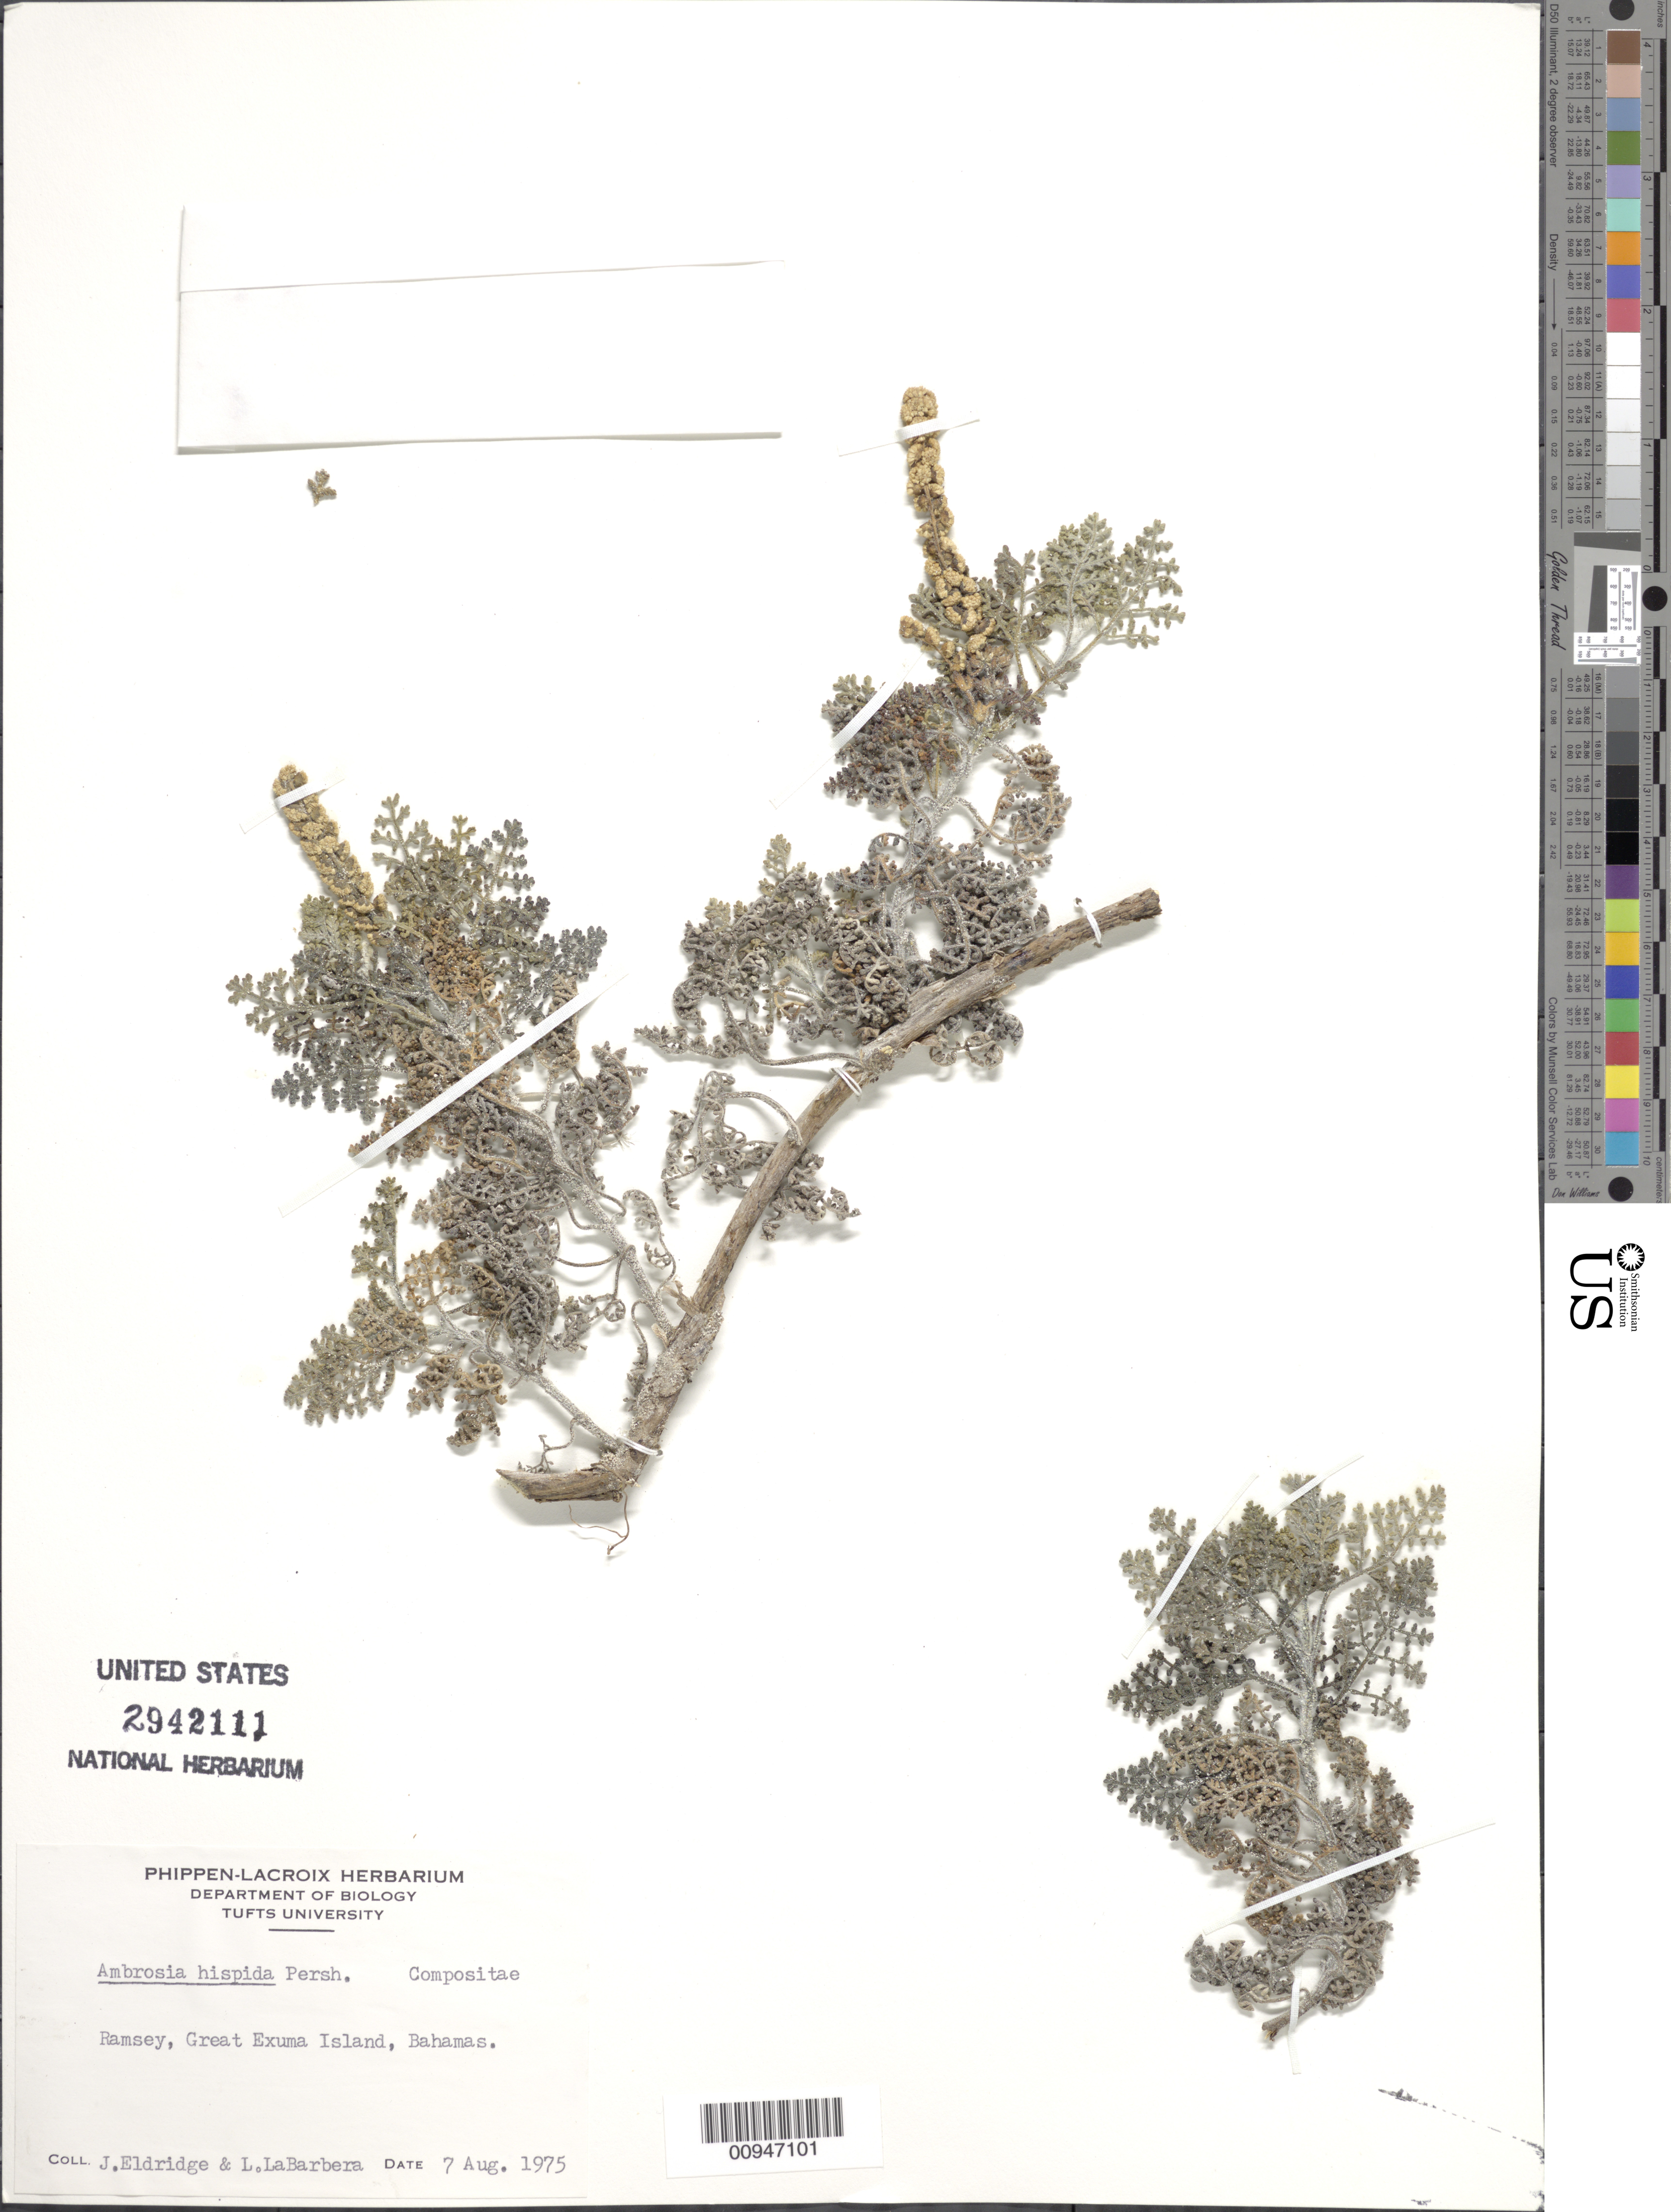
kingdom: Plantae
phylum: Tracheophyta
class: Magnoliopsida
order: Asterales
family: Asteraceae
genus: Ambrosia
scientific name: Ambrosia hispida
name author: Pursh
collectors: J. Eldridge & L. Labarbera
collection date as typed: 07 Aug 1975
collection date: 1975-08-07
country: Bahamas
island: Great Exuma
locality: Ramsey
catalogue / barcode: US 2942111